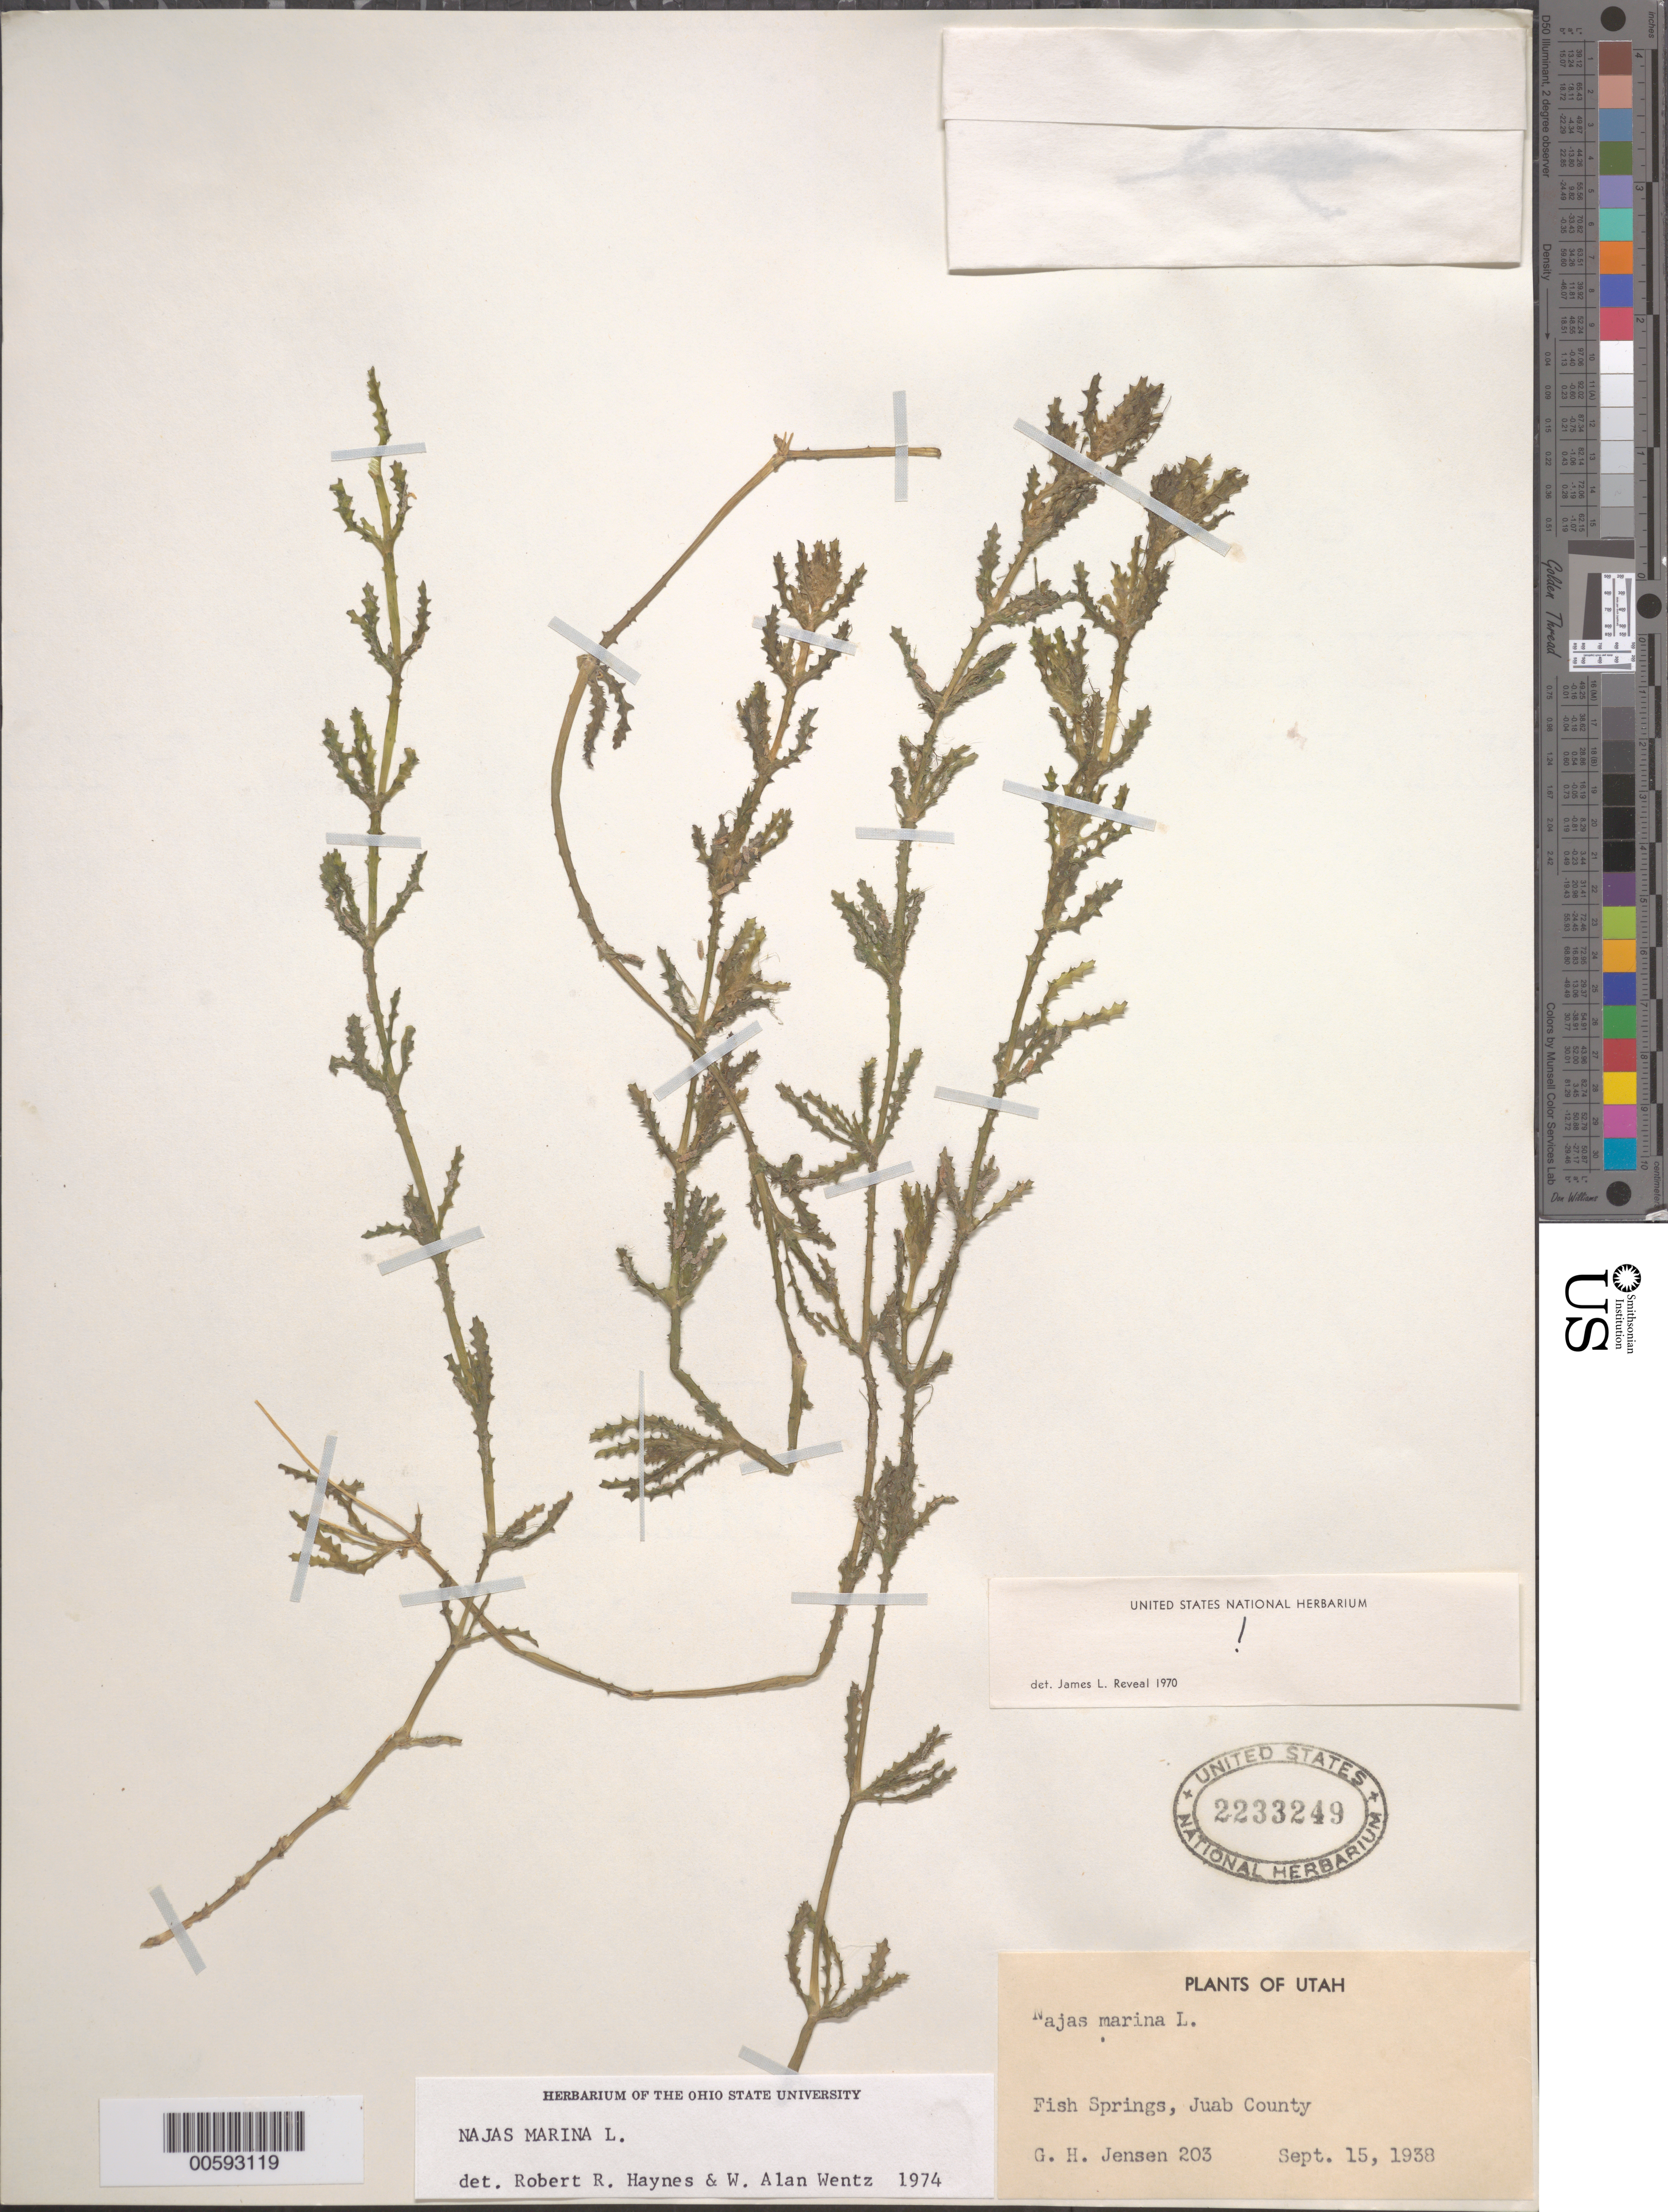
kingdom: Plantae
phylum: Tracheophyta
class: Liliopsida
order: Alismatales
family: Hydrocharitaceae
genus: Najas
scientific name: Najas marina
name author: L.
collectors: G. H. Jensen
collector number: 203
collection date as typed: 15 Sep 1938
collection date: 1938-09-15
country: United States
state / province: Utah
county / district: Juab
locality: Fish Springs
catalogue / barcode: US 2233249